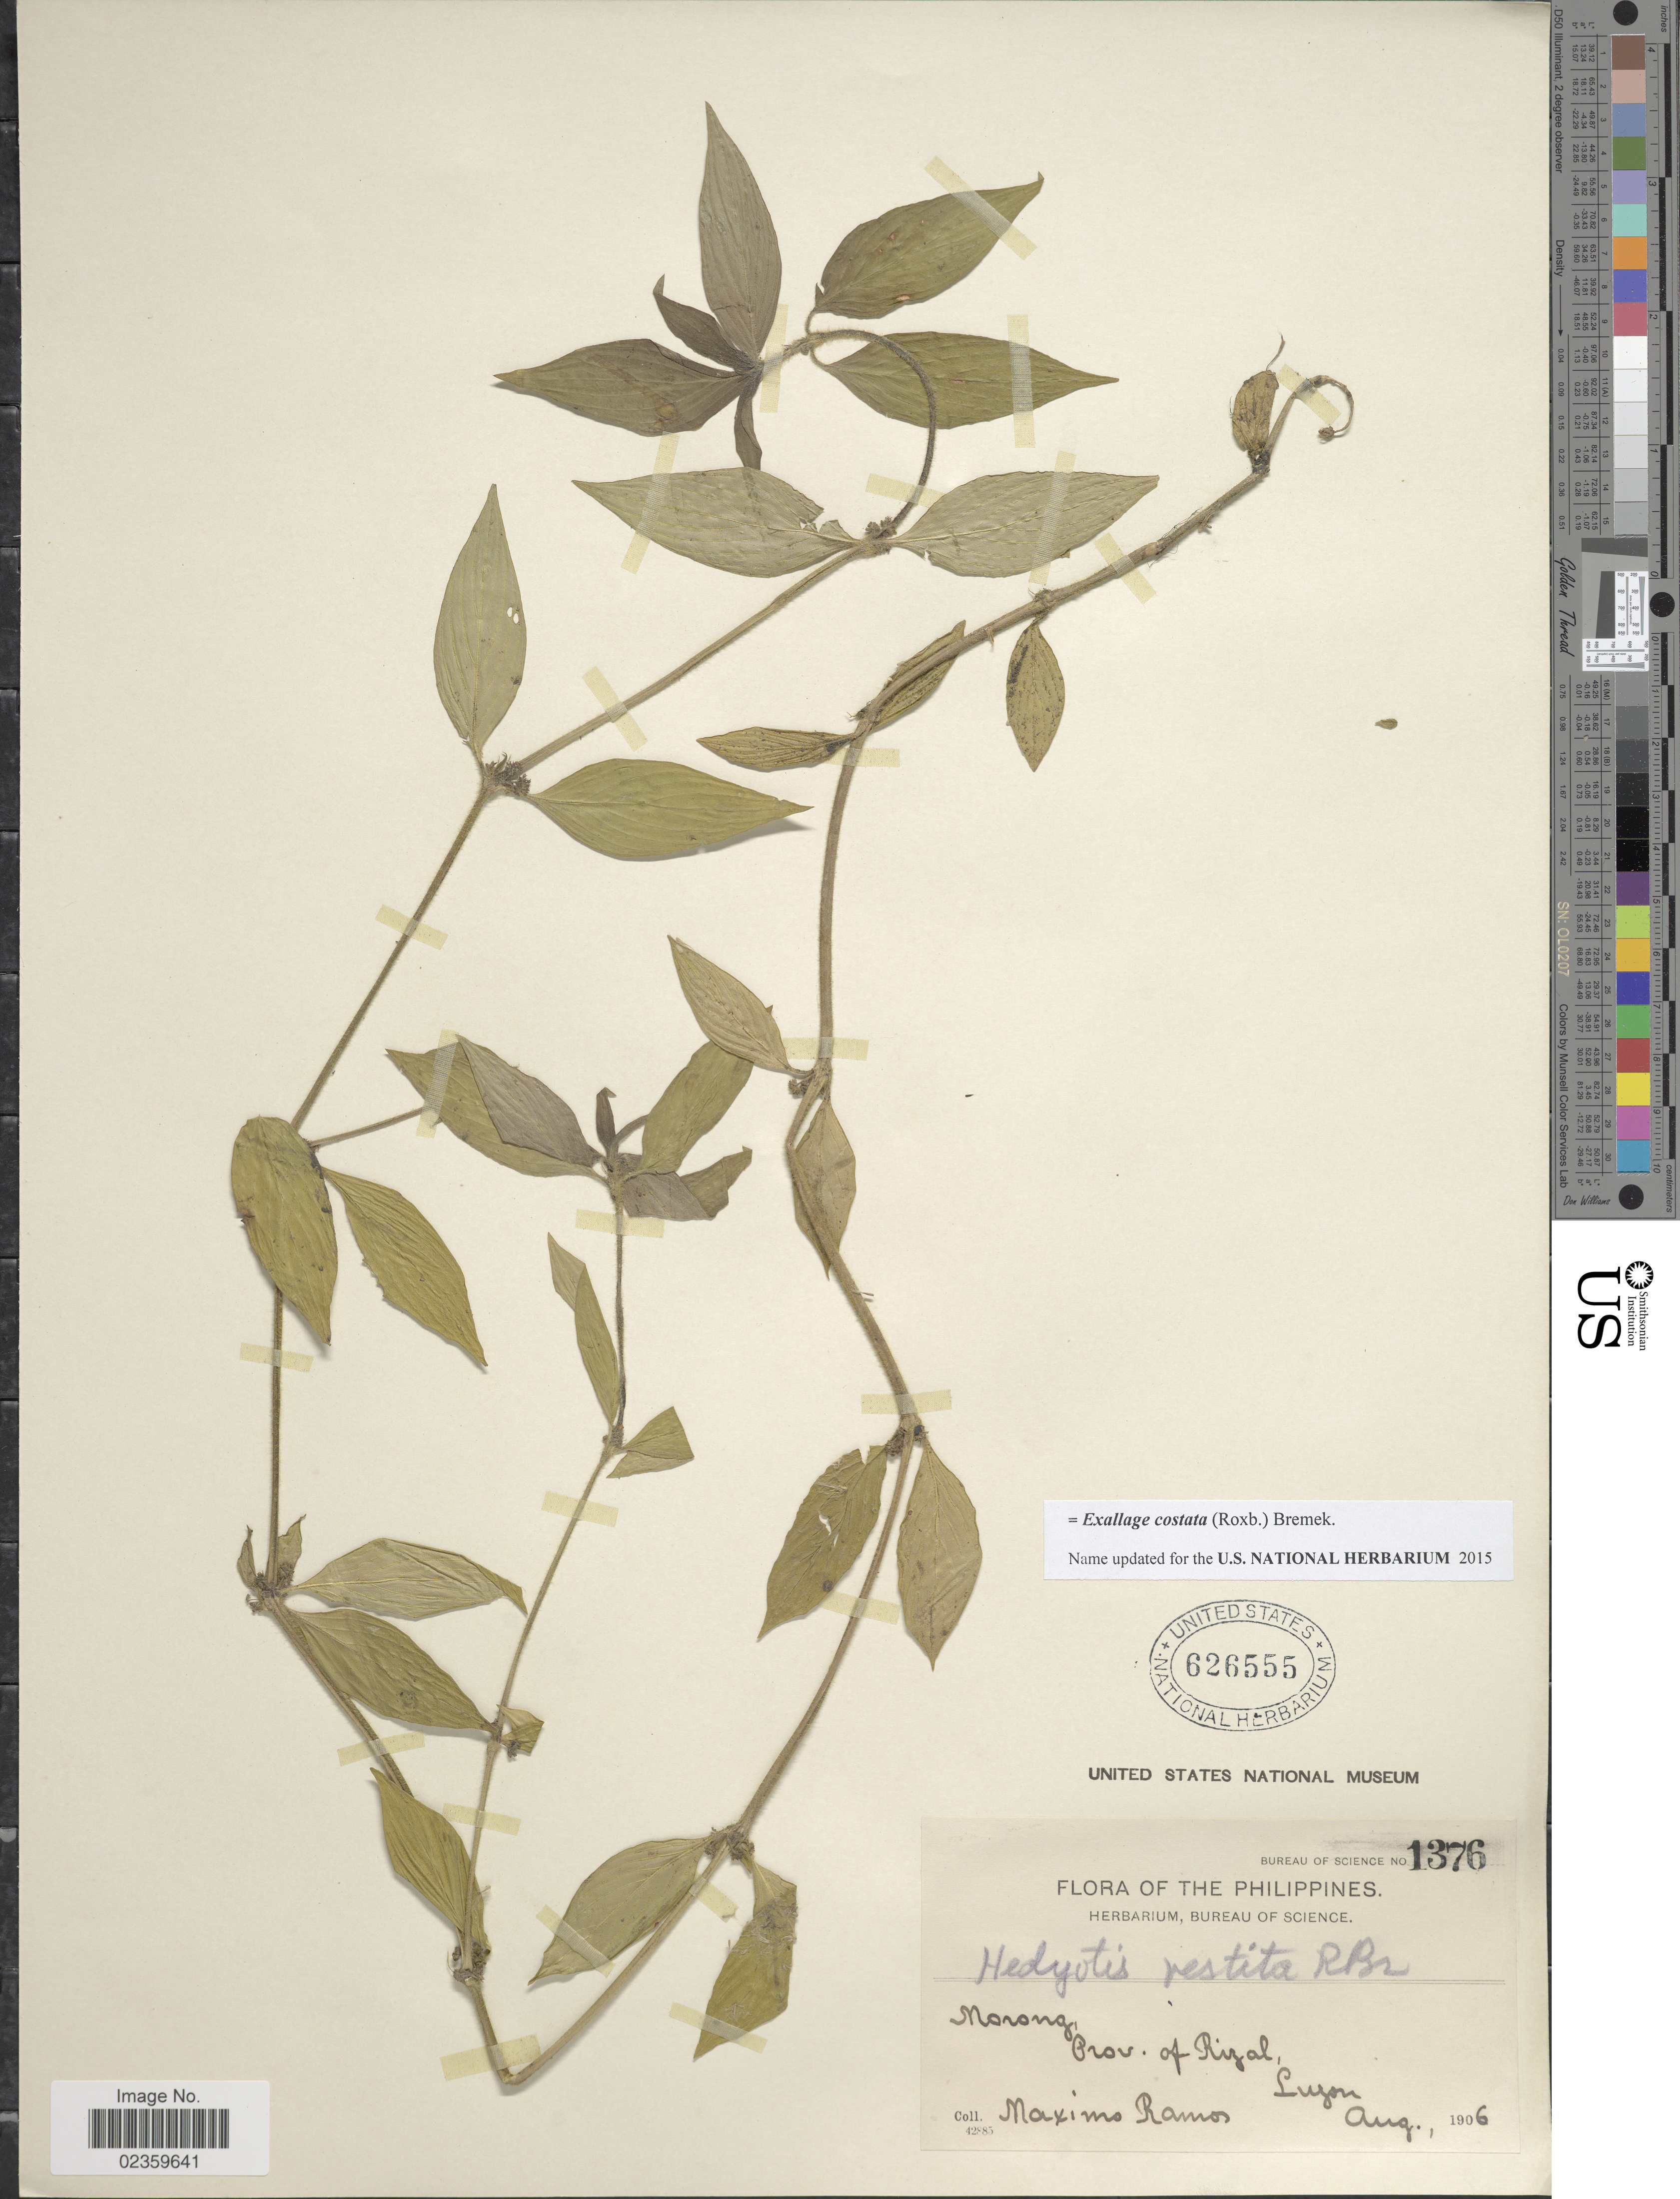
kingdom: Plantae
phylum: Tracheophyta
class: Magnoliopsida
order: Gentianales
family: Rubiaceae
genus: Exallage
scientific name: Exallage costata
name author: (Roxb.) Bremek.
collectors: M. Ramos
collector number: Bureau of Science 1376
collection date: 1906-08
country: Philippines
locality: Morong, Prov. of Rizal, Luzon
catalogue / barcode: US 626555